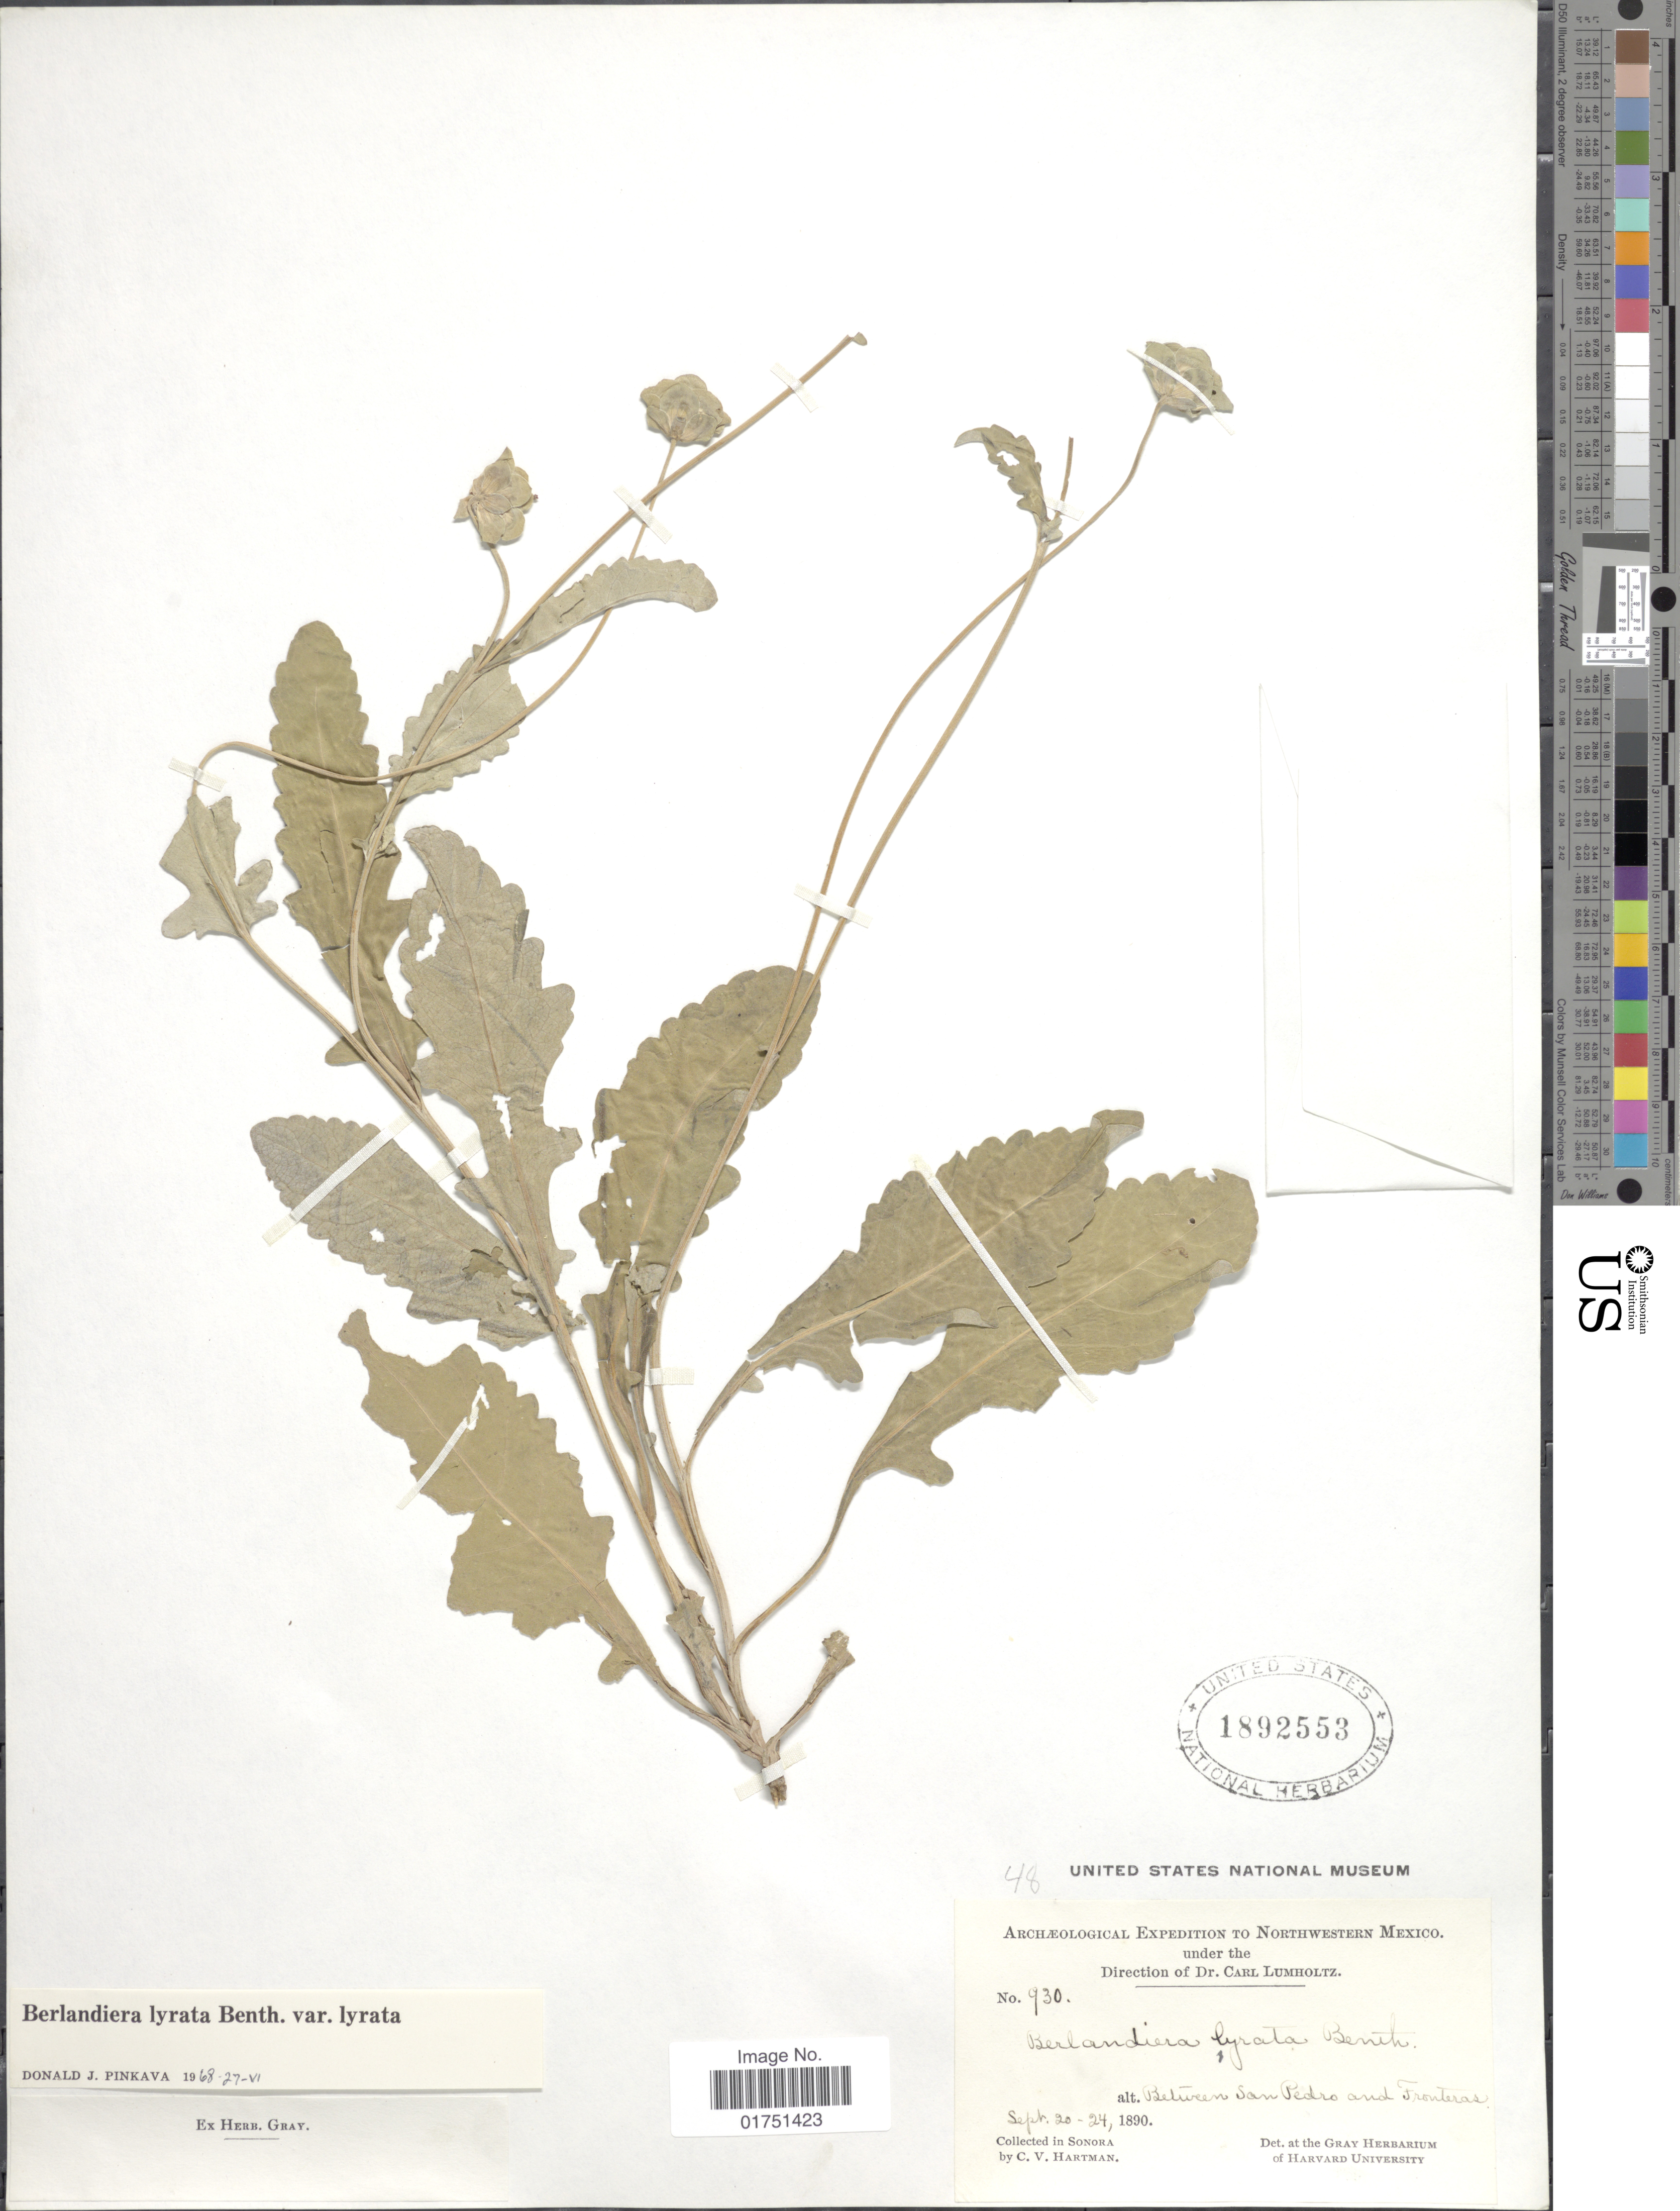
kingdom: Plantae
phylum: Tracheophyta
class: Magnoliopsida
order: Asterales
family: Asteraceae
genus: Berlandiera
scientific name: Berlandiera lyrata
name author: Benth.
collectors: C. V. Hartman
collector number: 930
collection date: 1890-09-20/1890-09-24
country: Mexico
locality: Northwestern Mexico. Between San Pedro and Fronteras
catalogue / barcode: US 1892553